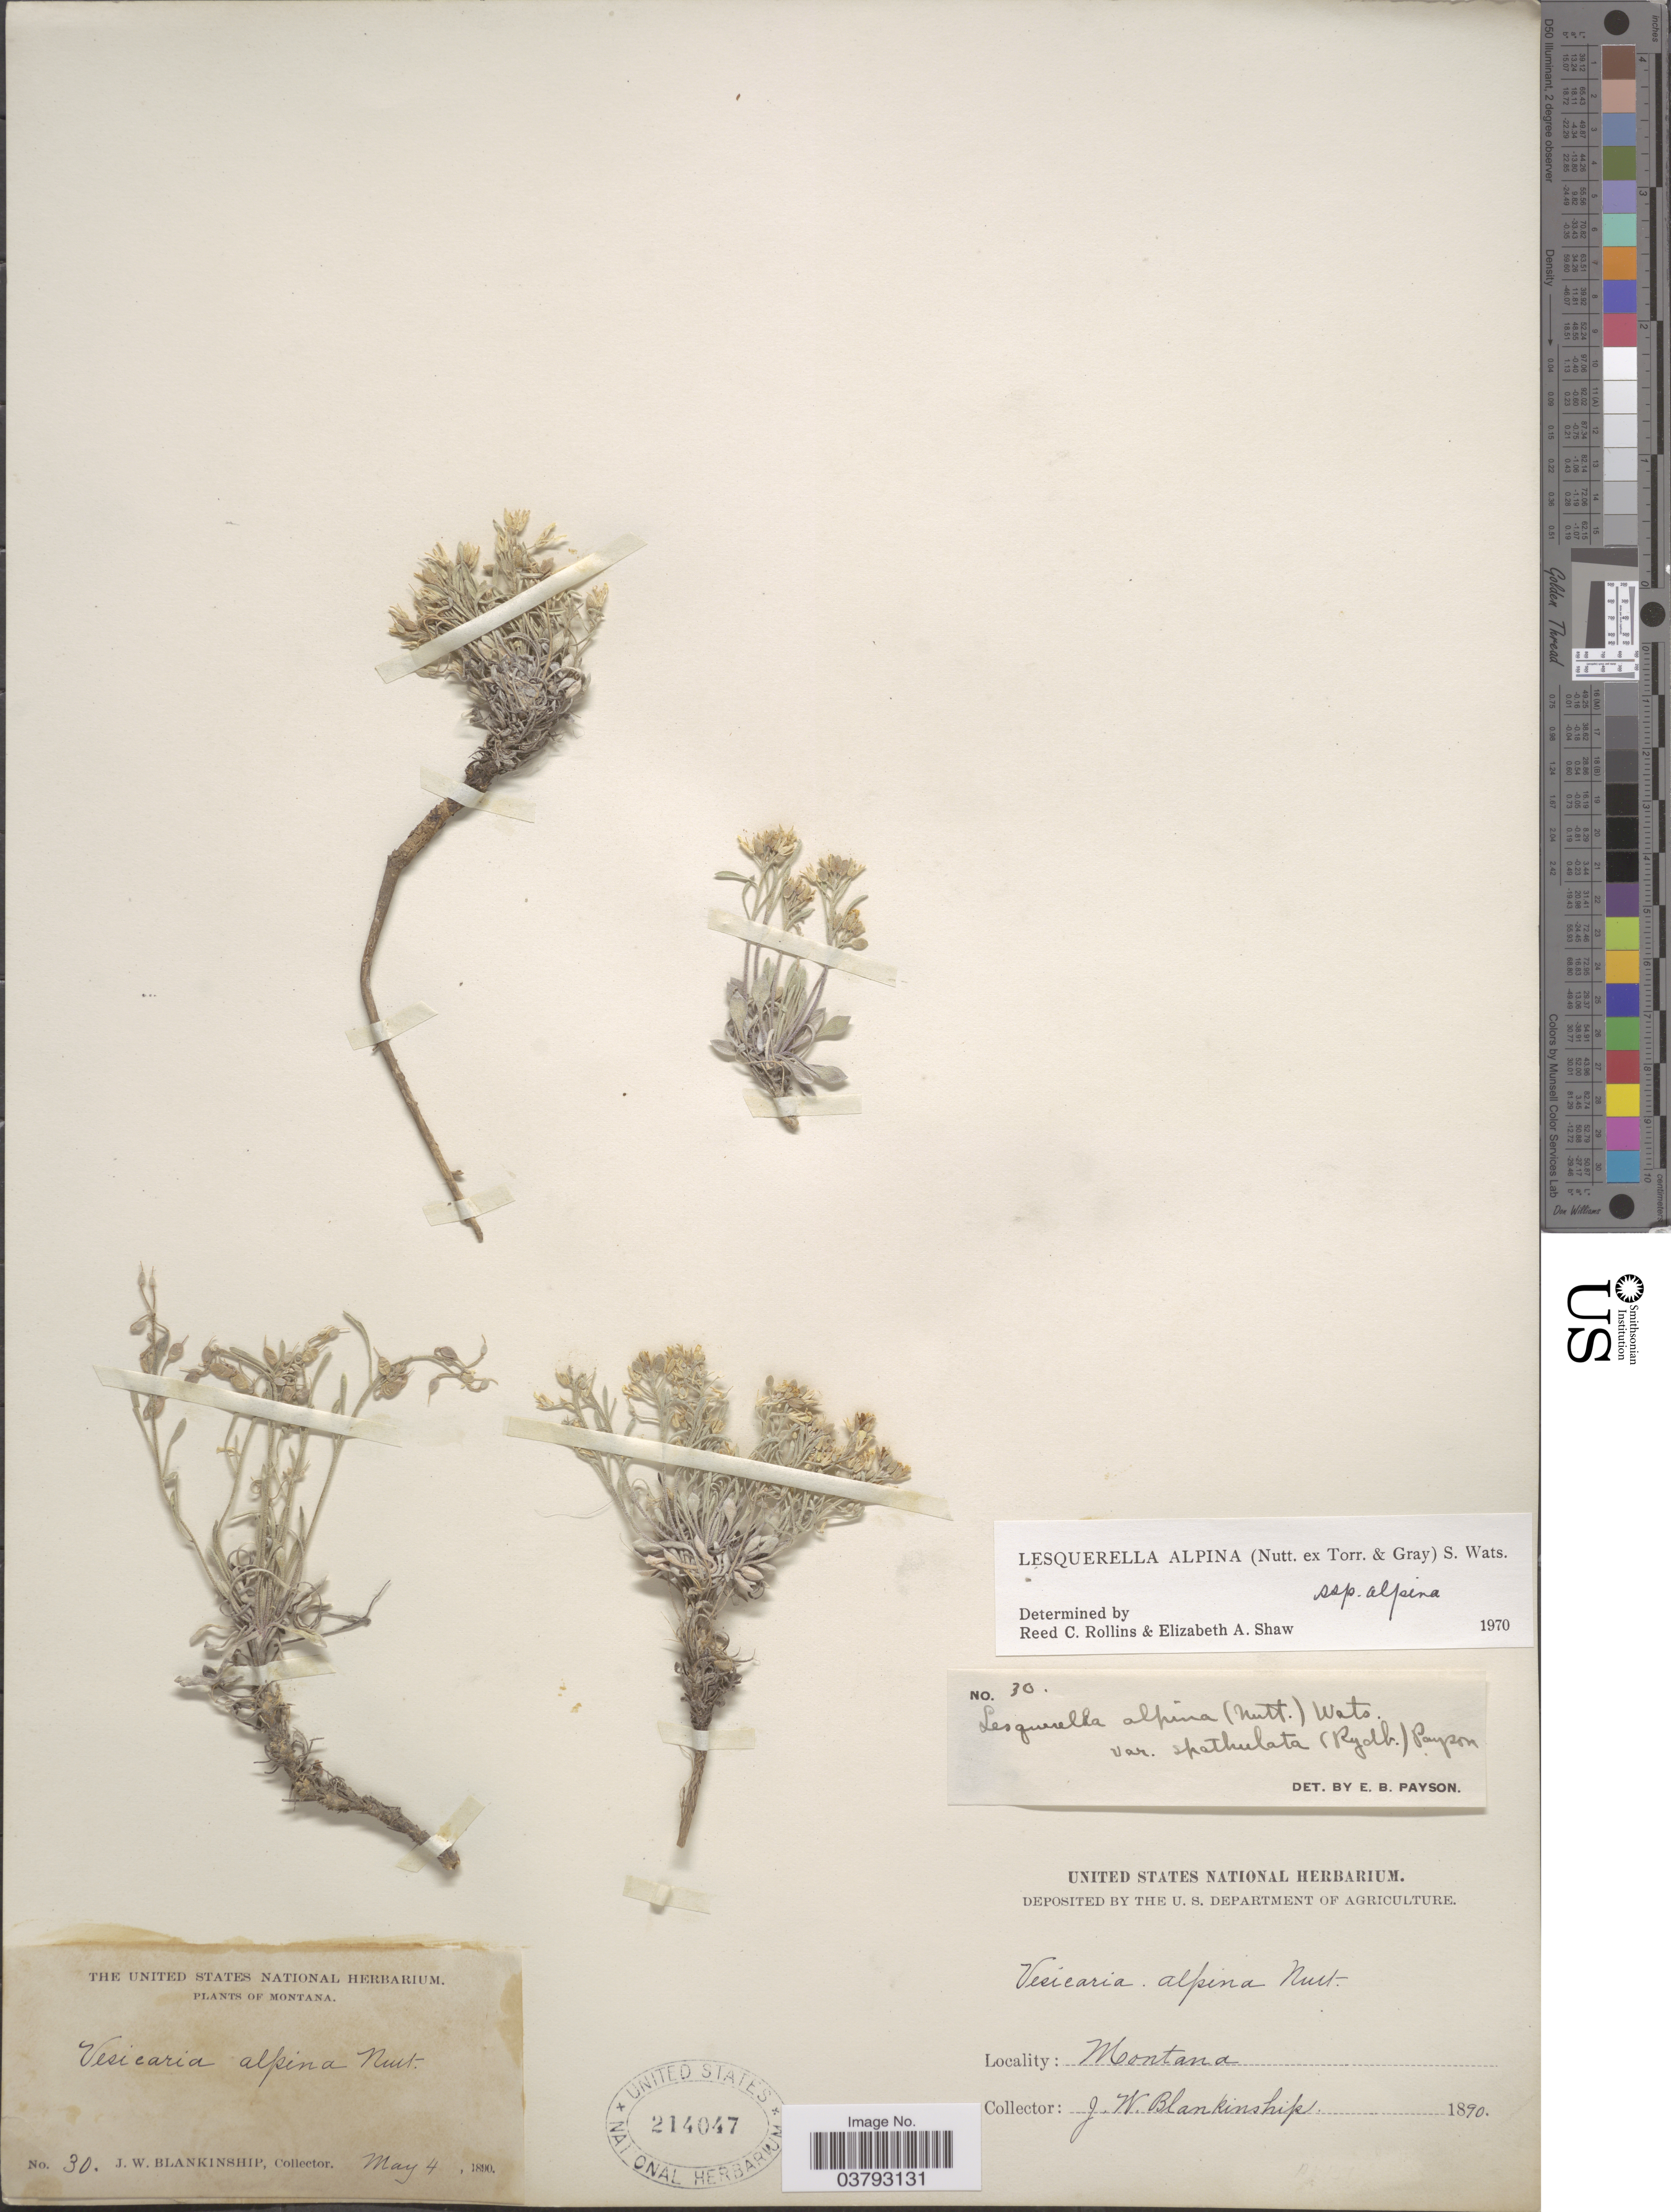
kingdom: Plantae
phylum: Tracheophyta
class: Magnoliopsida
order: Brassicales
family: Brassicaceae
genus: Lesquerella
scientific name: Lesquerella alpina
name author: (Nutt.) S. Watson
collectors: J. W. Blankinship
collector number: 30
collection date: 1890-05-04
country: United States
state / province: Montana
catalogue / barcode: US 214047